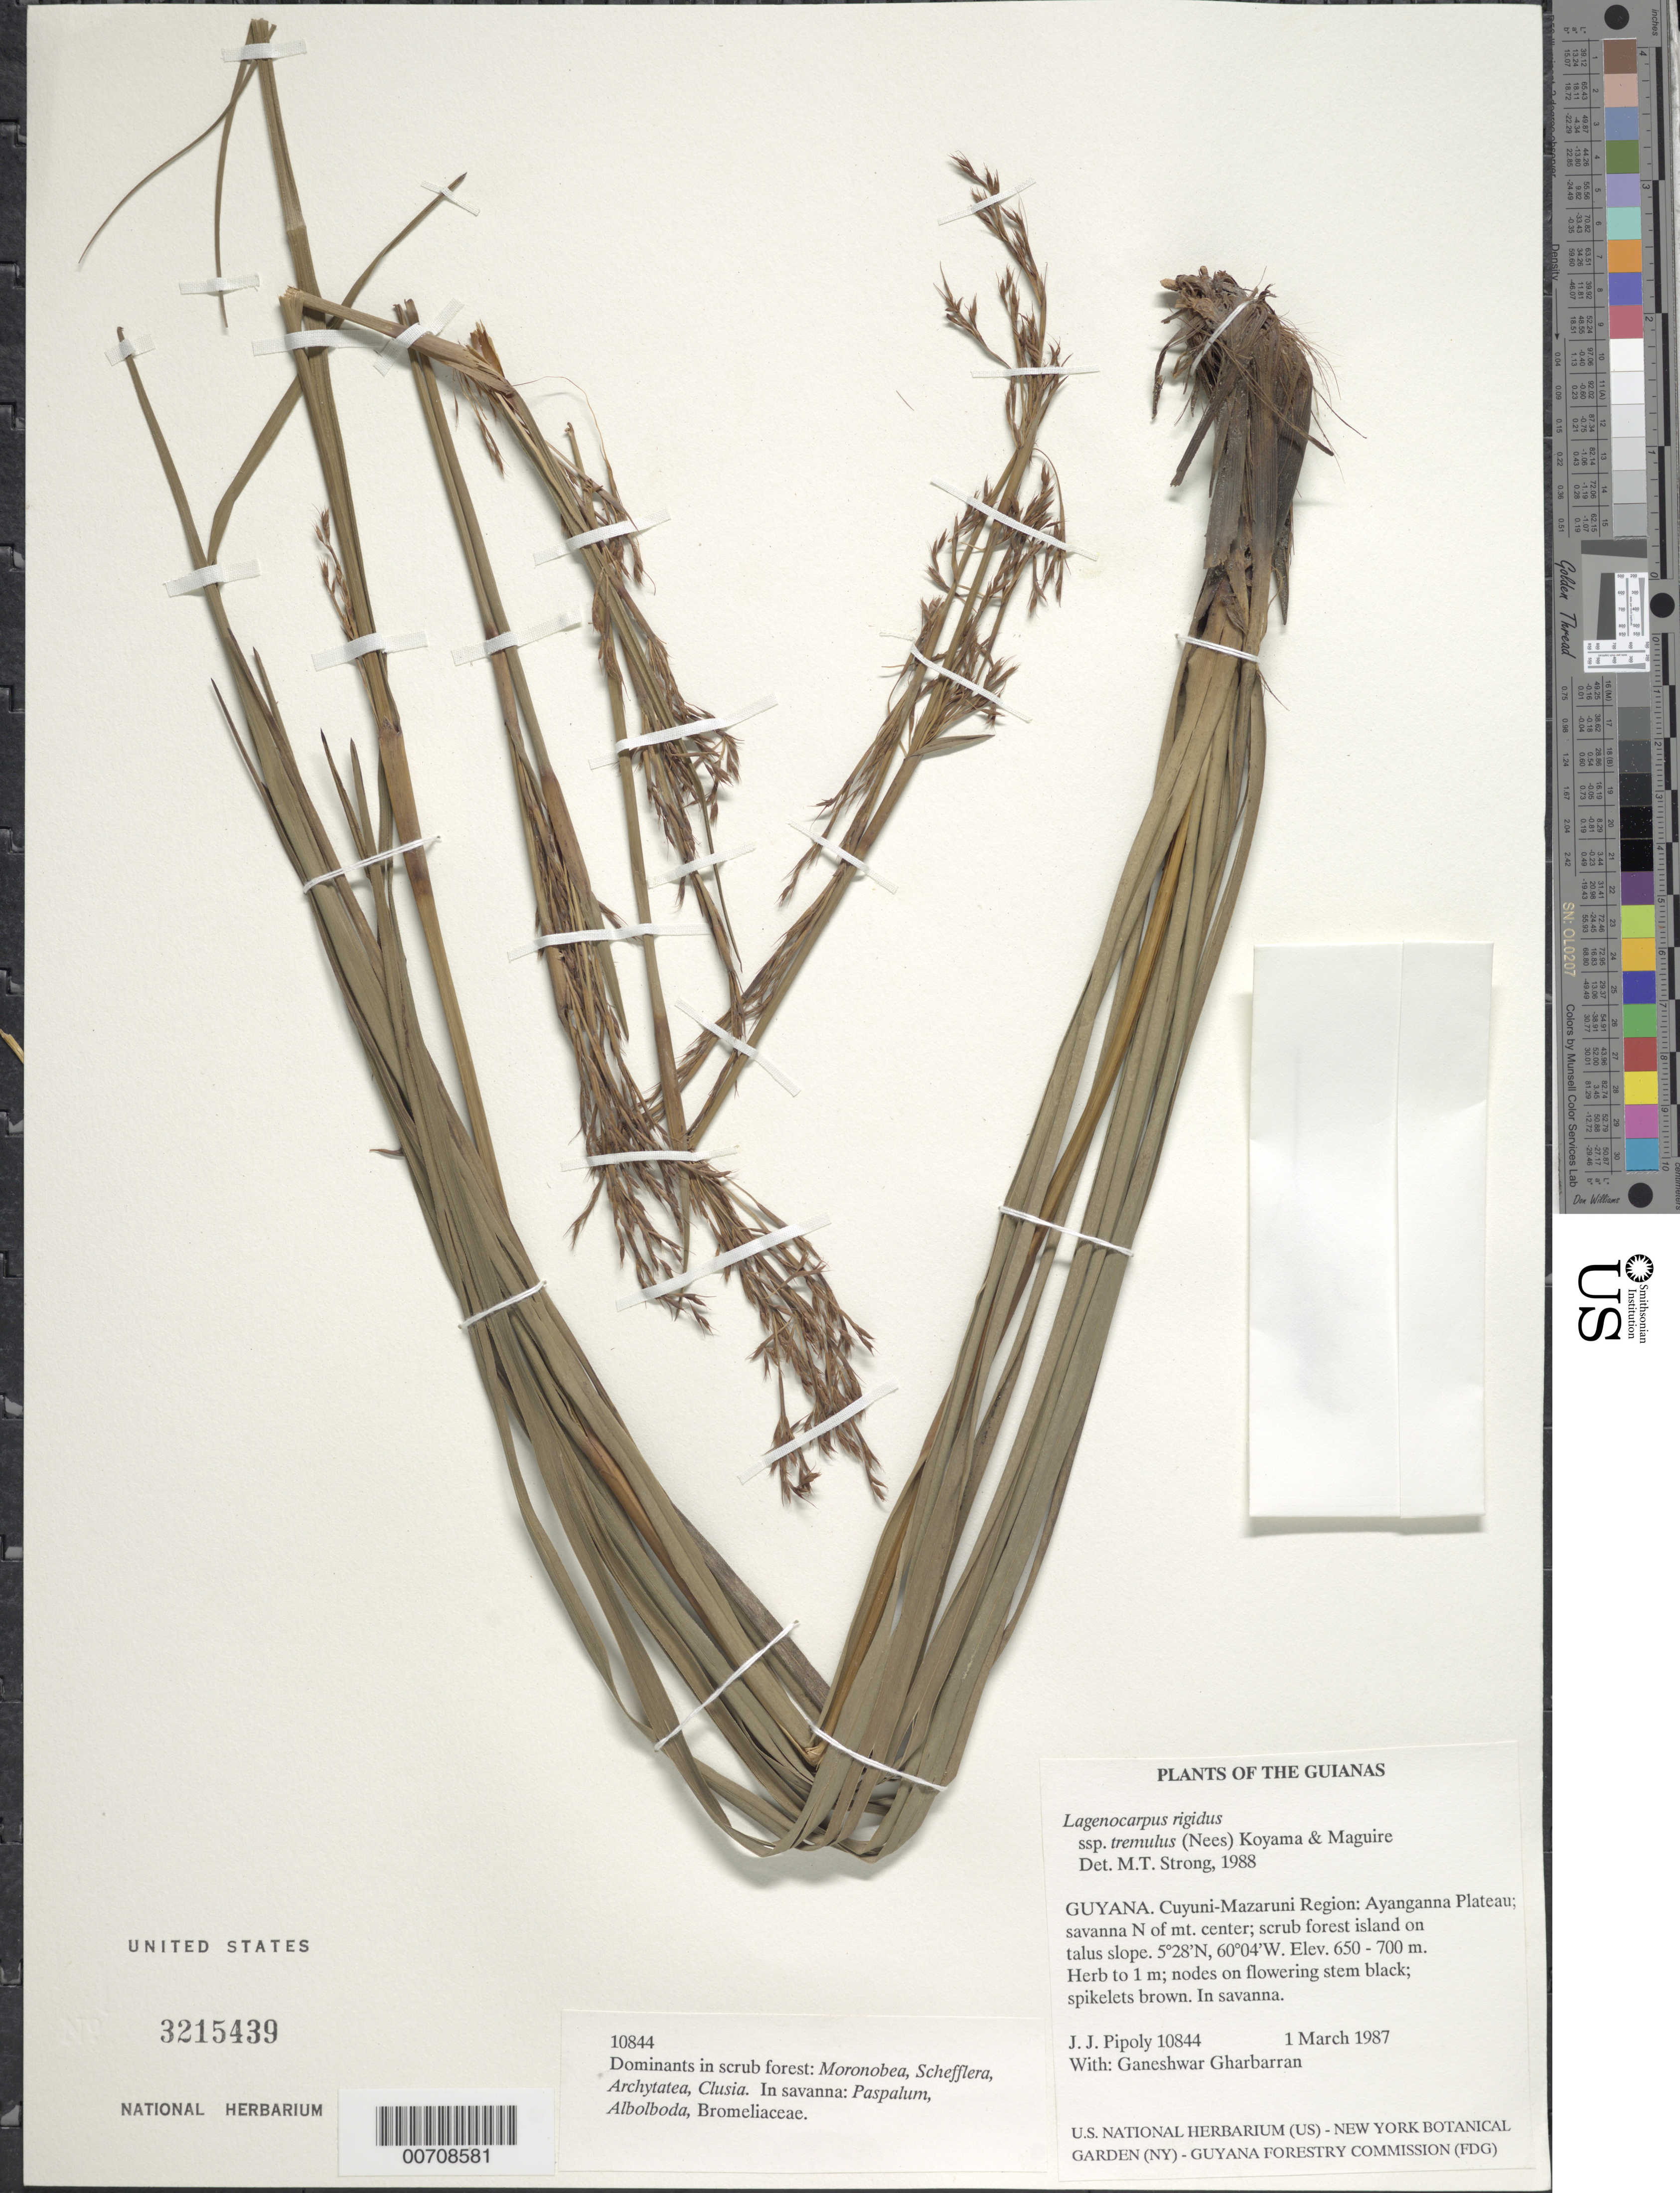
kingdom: Plantae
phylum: Tracheophyta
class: Liliopsida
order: Poales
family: Cyperaceae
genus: Lagenocarpus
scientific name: Lagenocarpus rigidus subsp. tremulus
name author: (Nees) T. Koyama & Maguire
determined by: Strong, M. T., (US), Smithsonian Institution - National Museum of Natural History (UNITED STATES)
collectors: J. J. Pipoly & G. Gharbarran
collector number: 10844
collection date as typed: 1 March 1987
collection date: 1987-03-01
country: Guyana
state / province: Cuyuni-Mazaruni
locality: Ayanganna Plateau, N of mountain center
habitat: Savanna with scrub forest island on talus slope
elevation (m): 650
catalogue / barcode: US 3215439